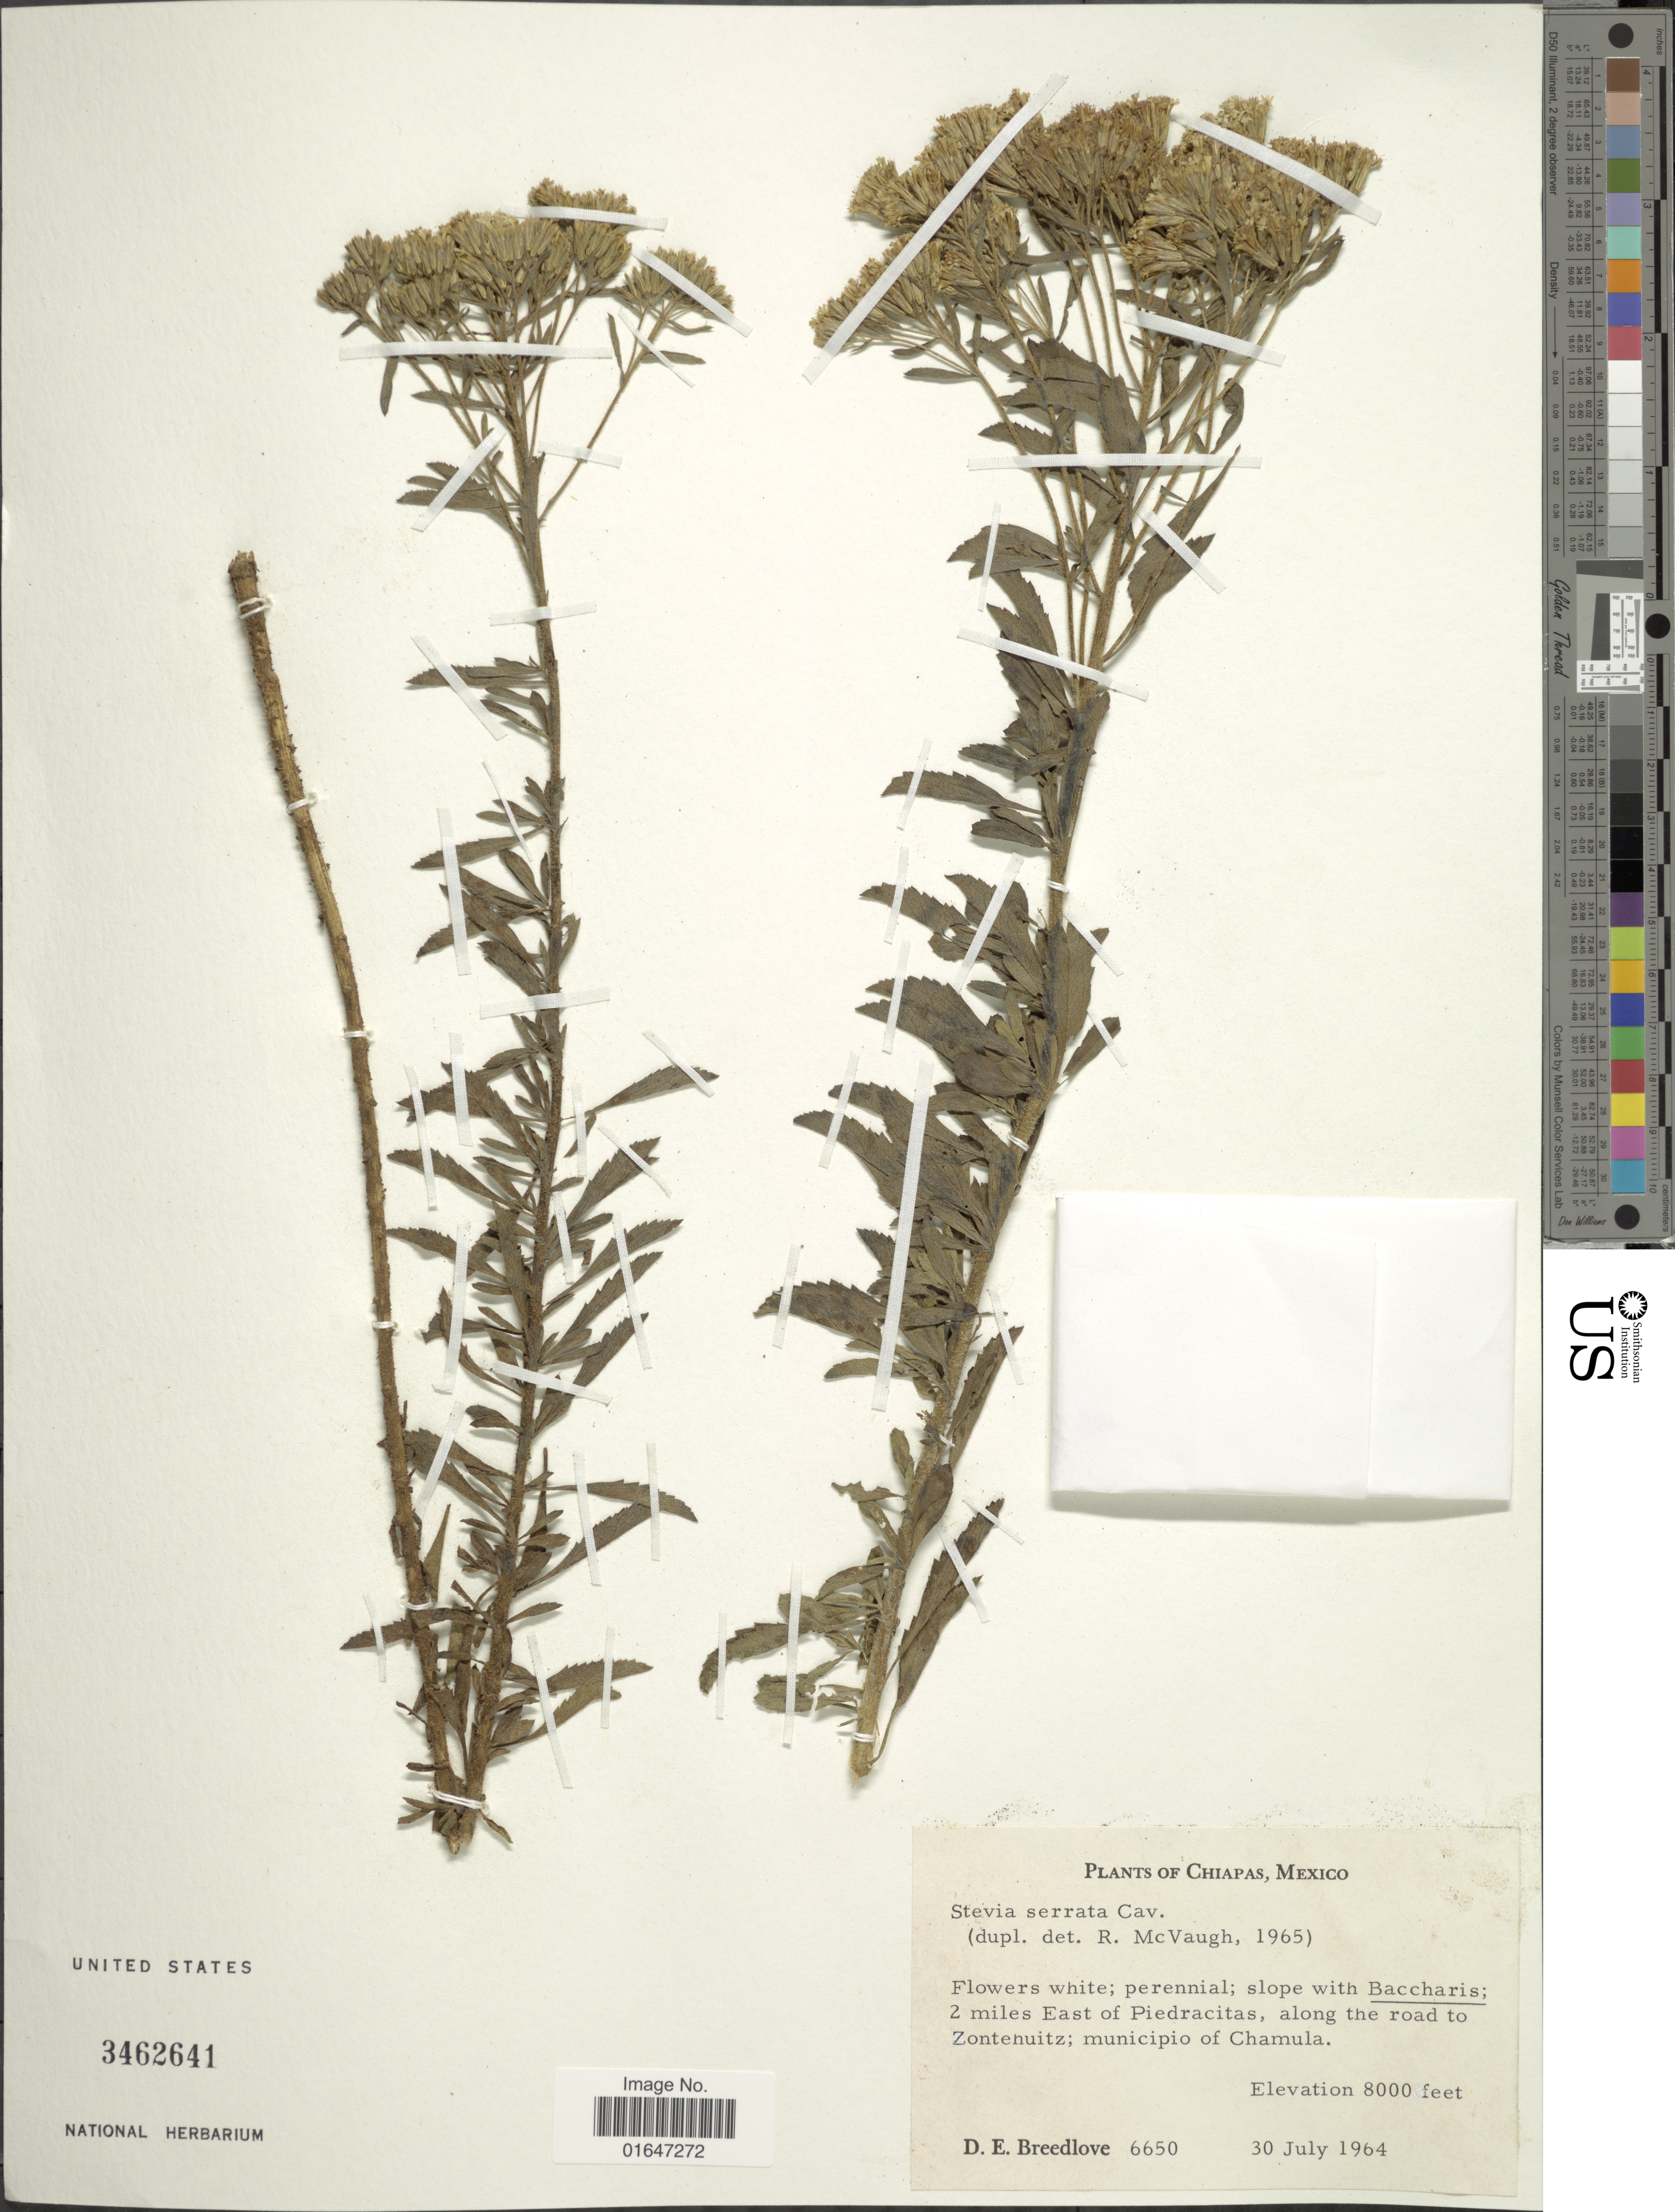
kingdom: Plantae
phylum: Tracheophyta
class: Magnoliopsida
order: Asterales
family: Asteraceae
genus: Stevia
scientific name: Stevia serrata var. serrata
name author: Cav.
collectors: D. E. Breedlove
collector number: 6650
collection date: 1964-07-30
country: Mexico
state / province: Chiapas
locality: Chiapas, 2 miles East of Piedracitas, along the road to Zontehuitz; Municipio de Chamula.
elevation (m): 2438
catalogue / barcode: US 3462641